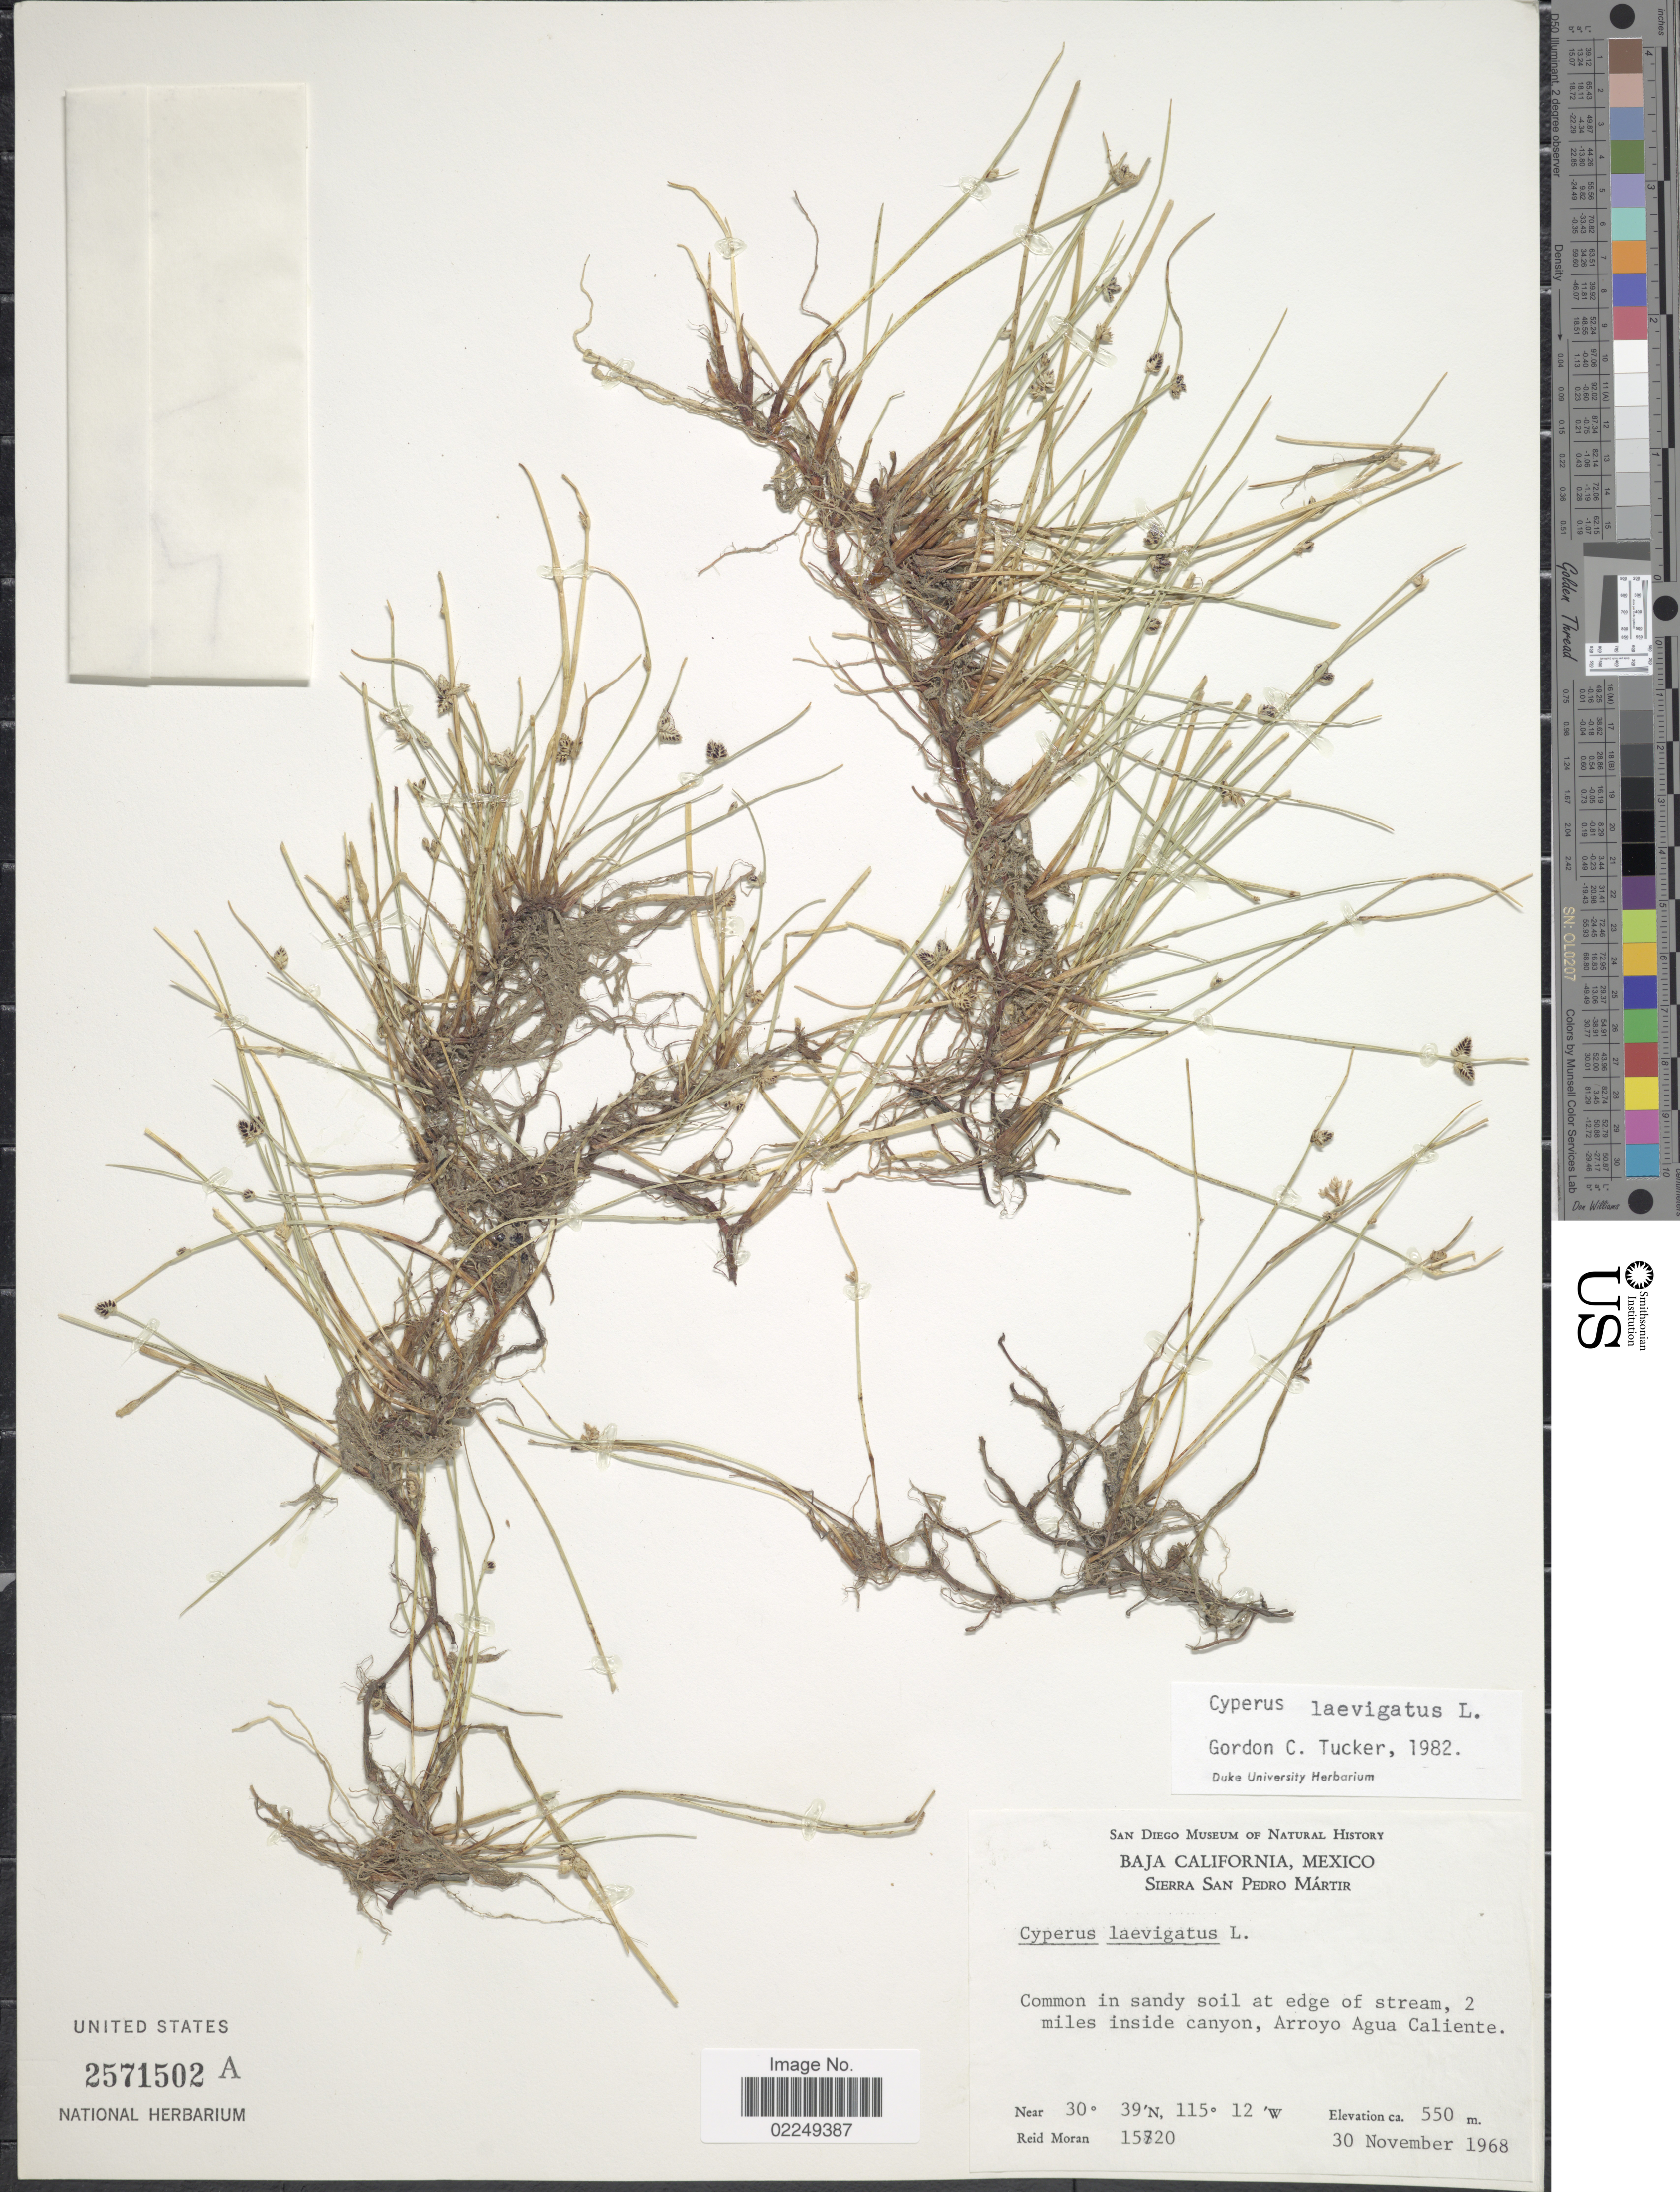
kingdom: Plantae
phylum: Tracheophyta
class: Liliopsida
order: Poales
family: Cyperaceae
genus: Cyperus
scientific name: Cyperus laevigatus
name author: L.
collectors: R. V. Moran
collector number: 15720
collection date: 1968-11-30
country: Mexico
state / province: Baja California Norte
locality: Baja California, Mexico, Sierra San Pedro Martir, 2 miles inside canyon, Arroyo Agua Caliente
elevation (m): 550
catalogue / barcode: US 2571502A